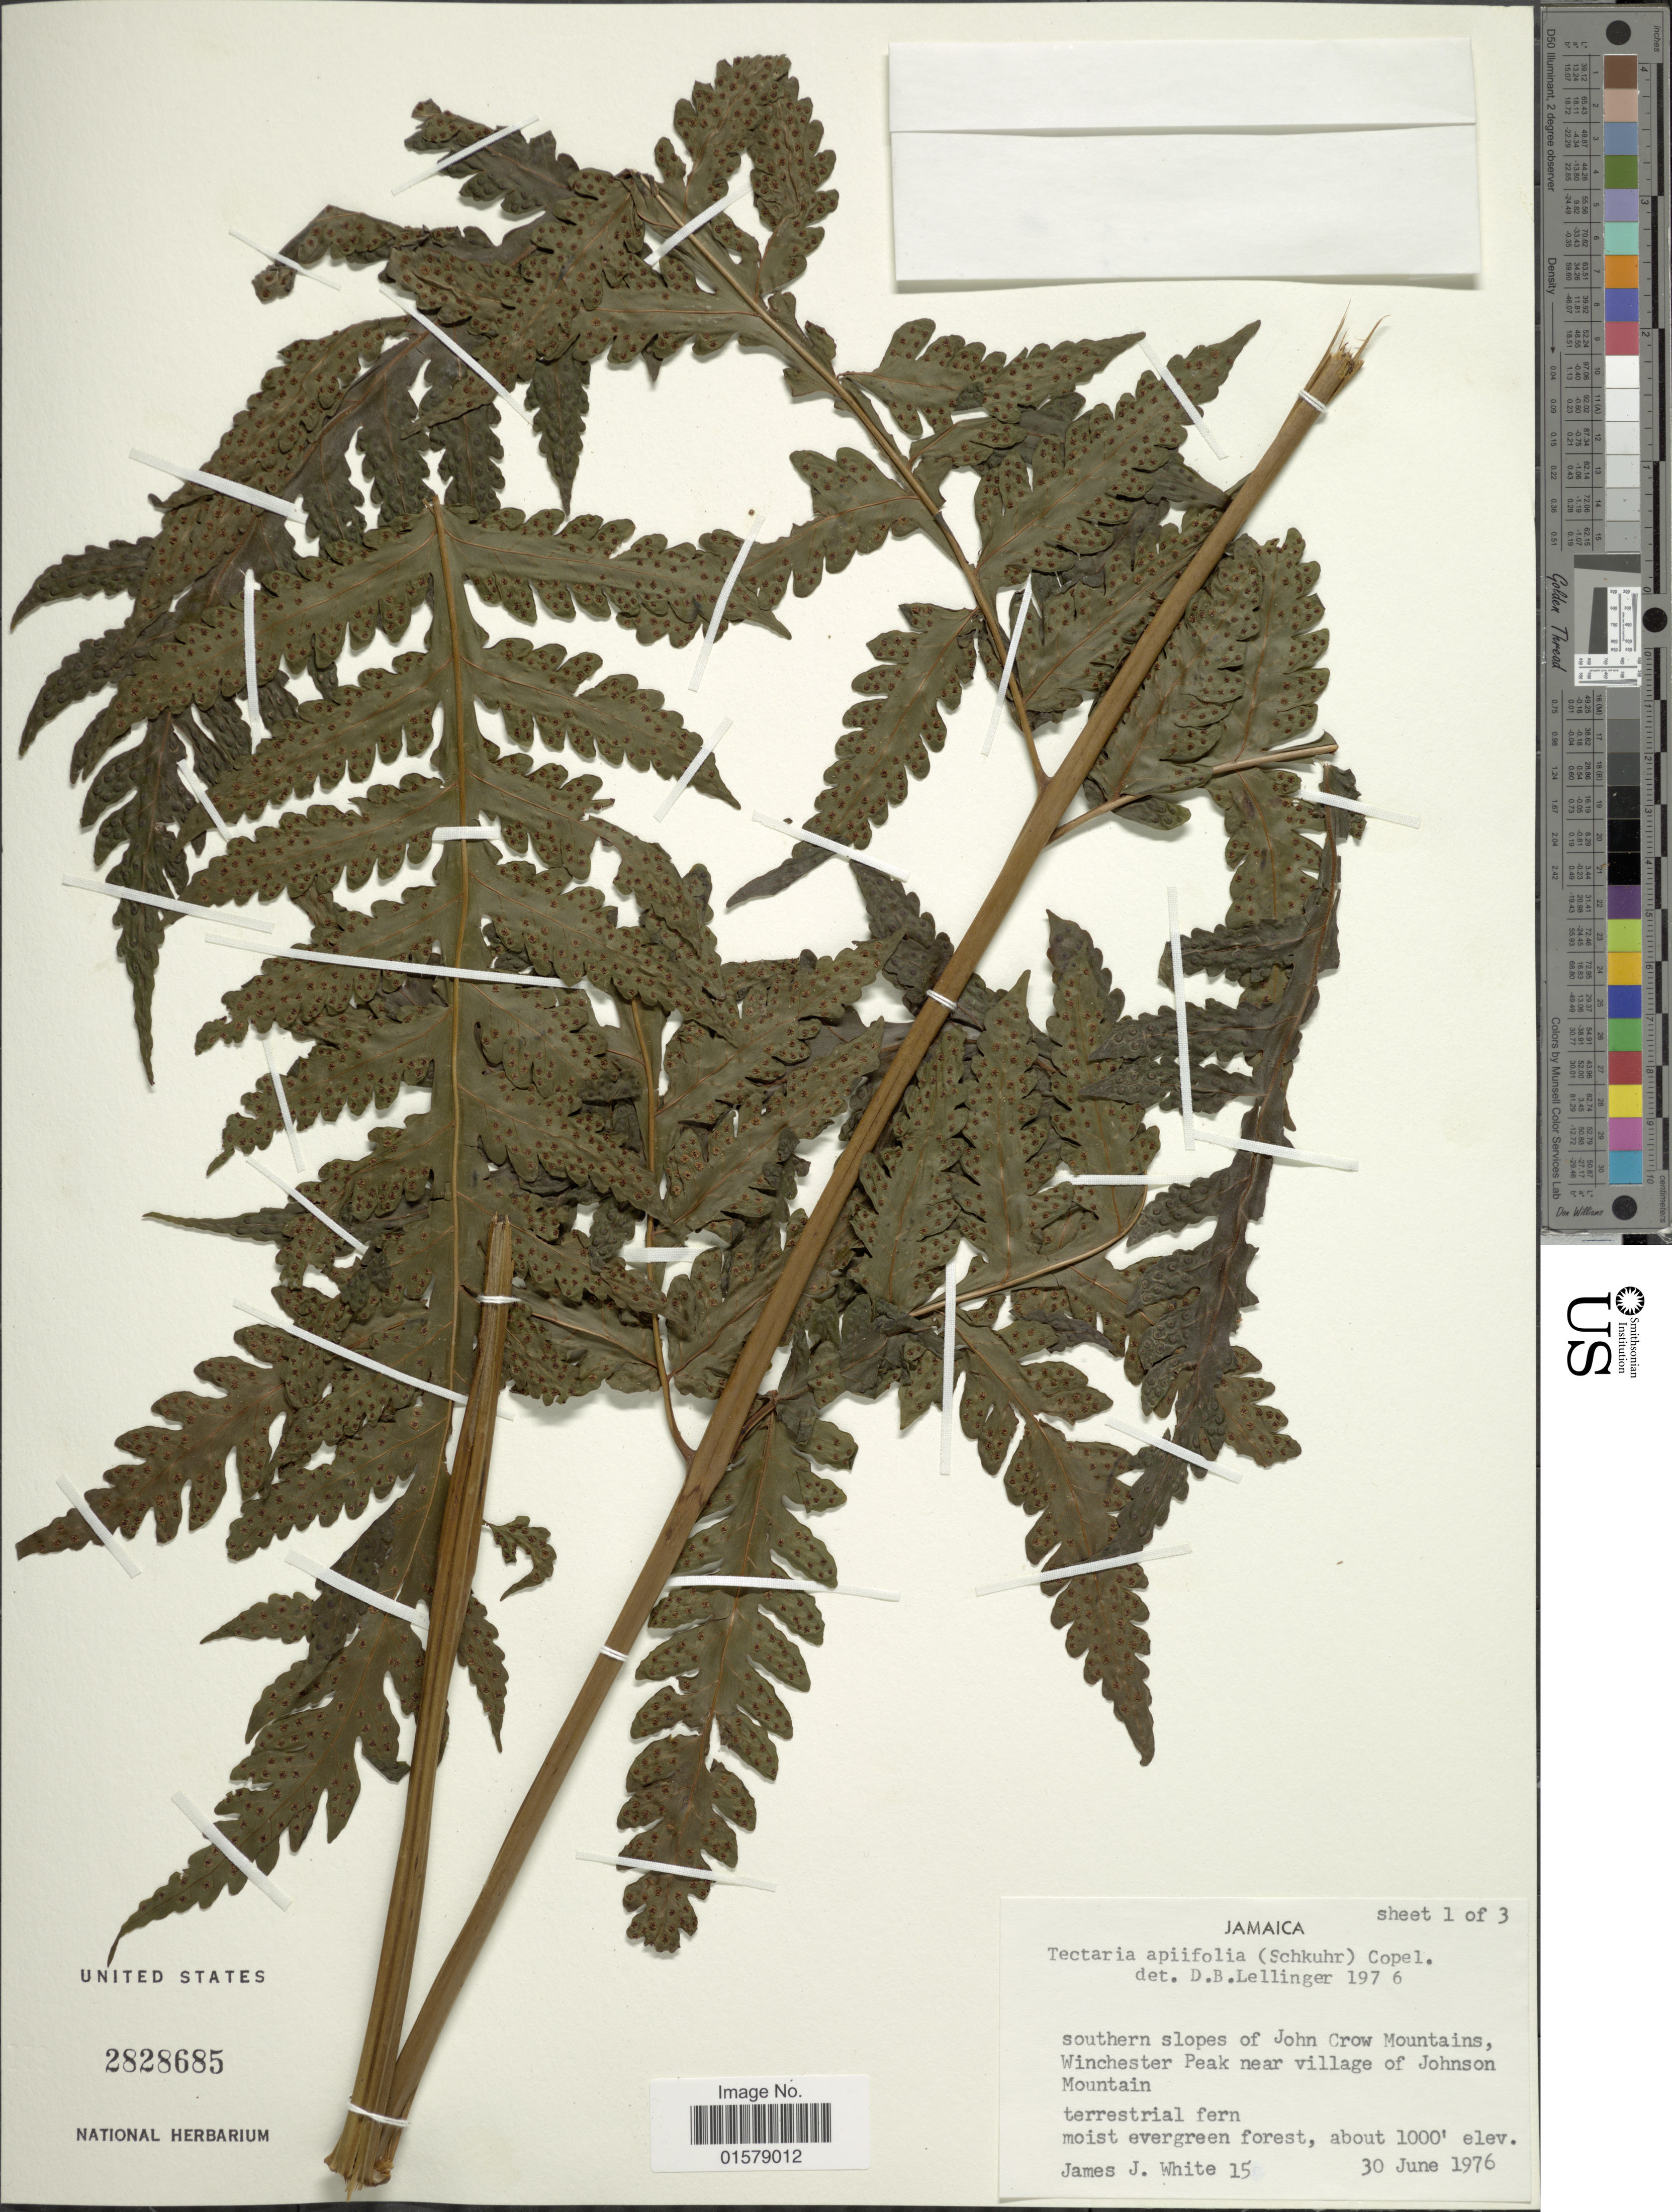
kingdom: Plantae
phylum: Tracheophyta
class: Polypodiopsida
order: Polypodiales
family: Tectariaceae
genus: Tectaria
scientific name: Tectaria apiifolia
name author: (Schkuhr) Copel.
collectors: J. J. White III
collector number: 15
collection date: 1976-06-30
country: Jamaica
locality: Southern slopes of John Crow Mountains, Winchester Peak near village of Johnson Mountain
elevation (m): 305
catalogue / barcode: US 2828685